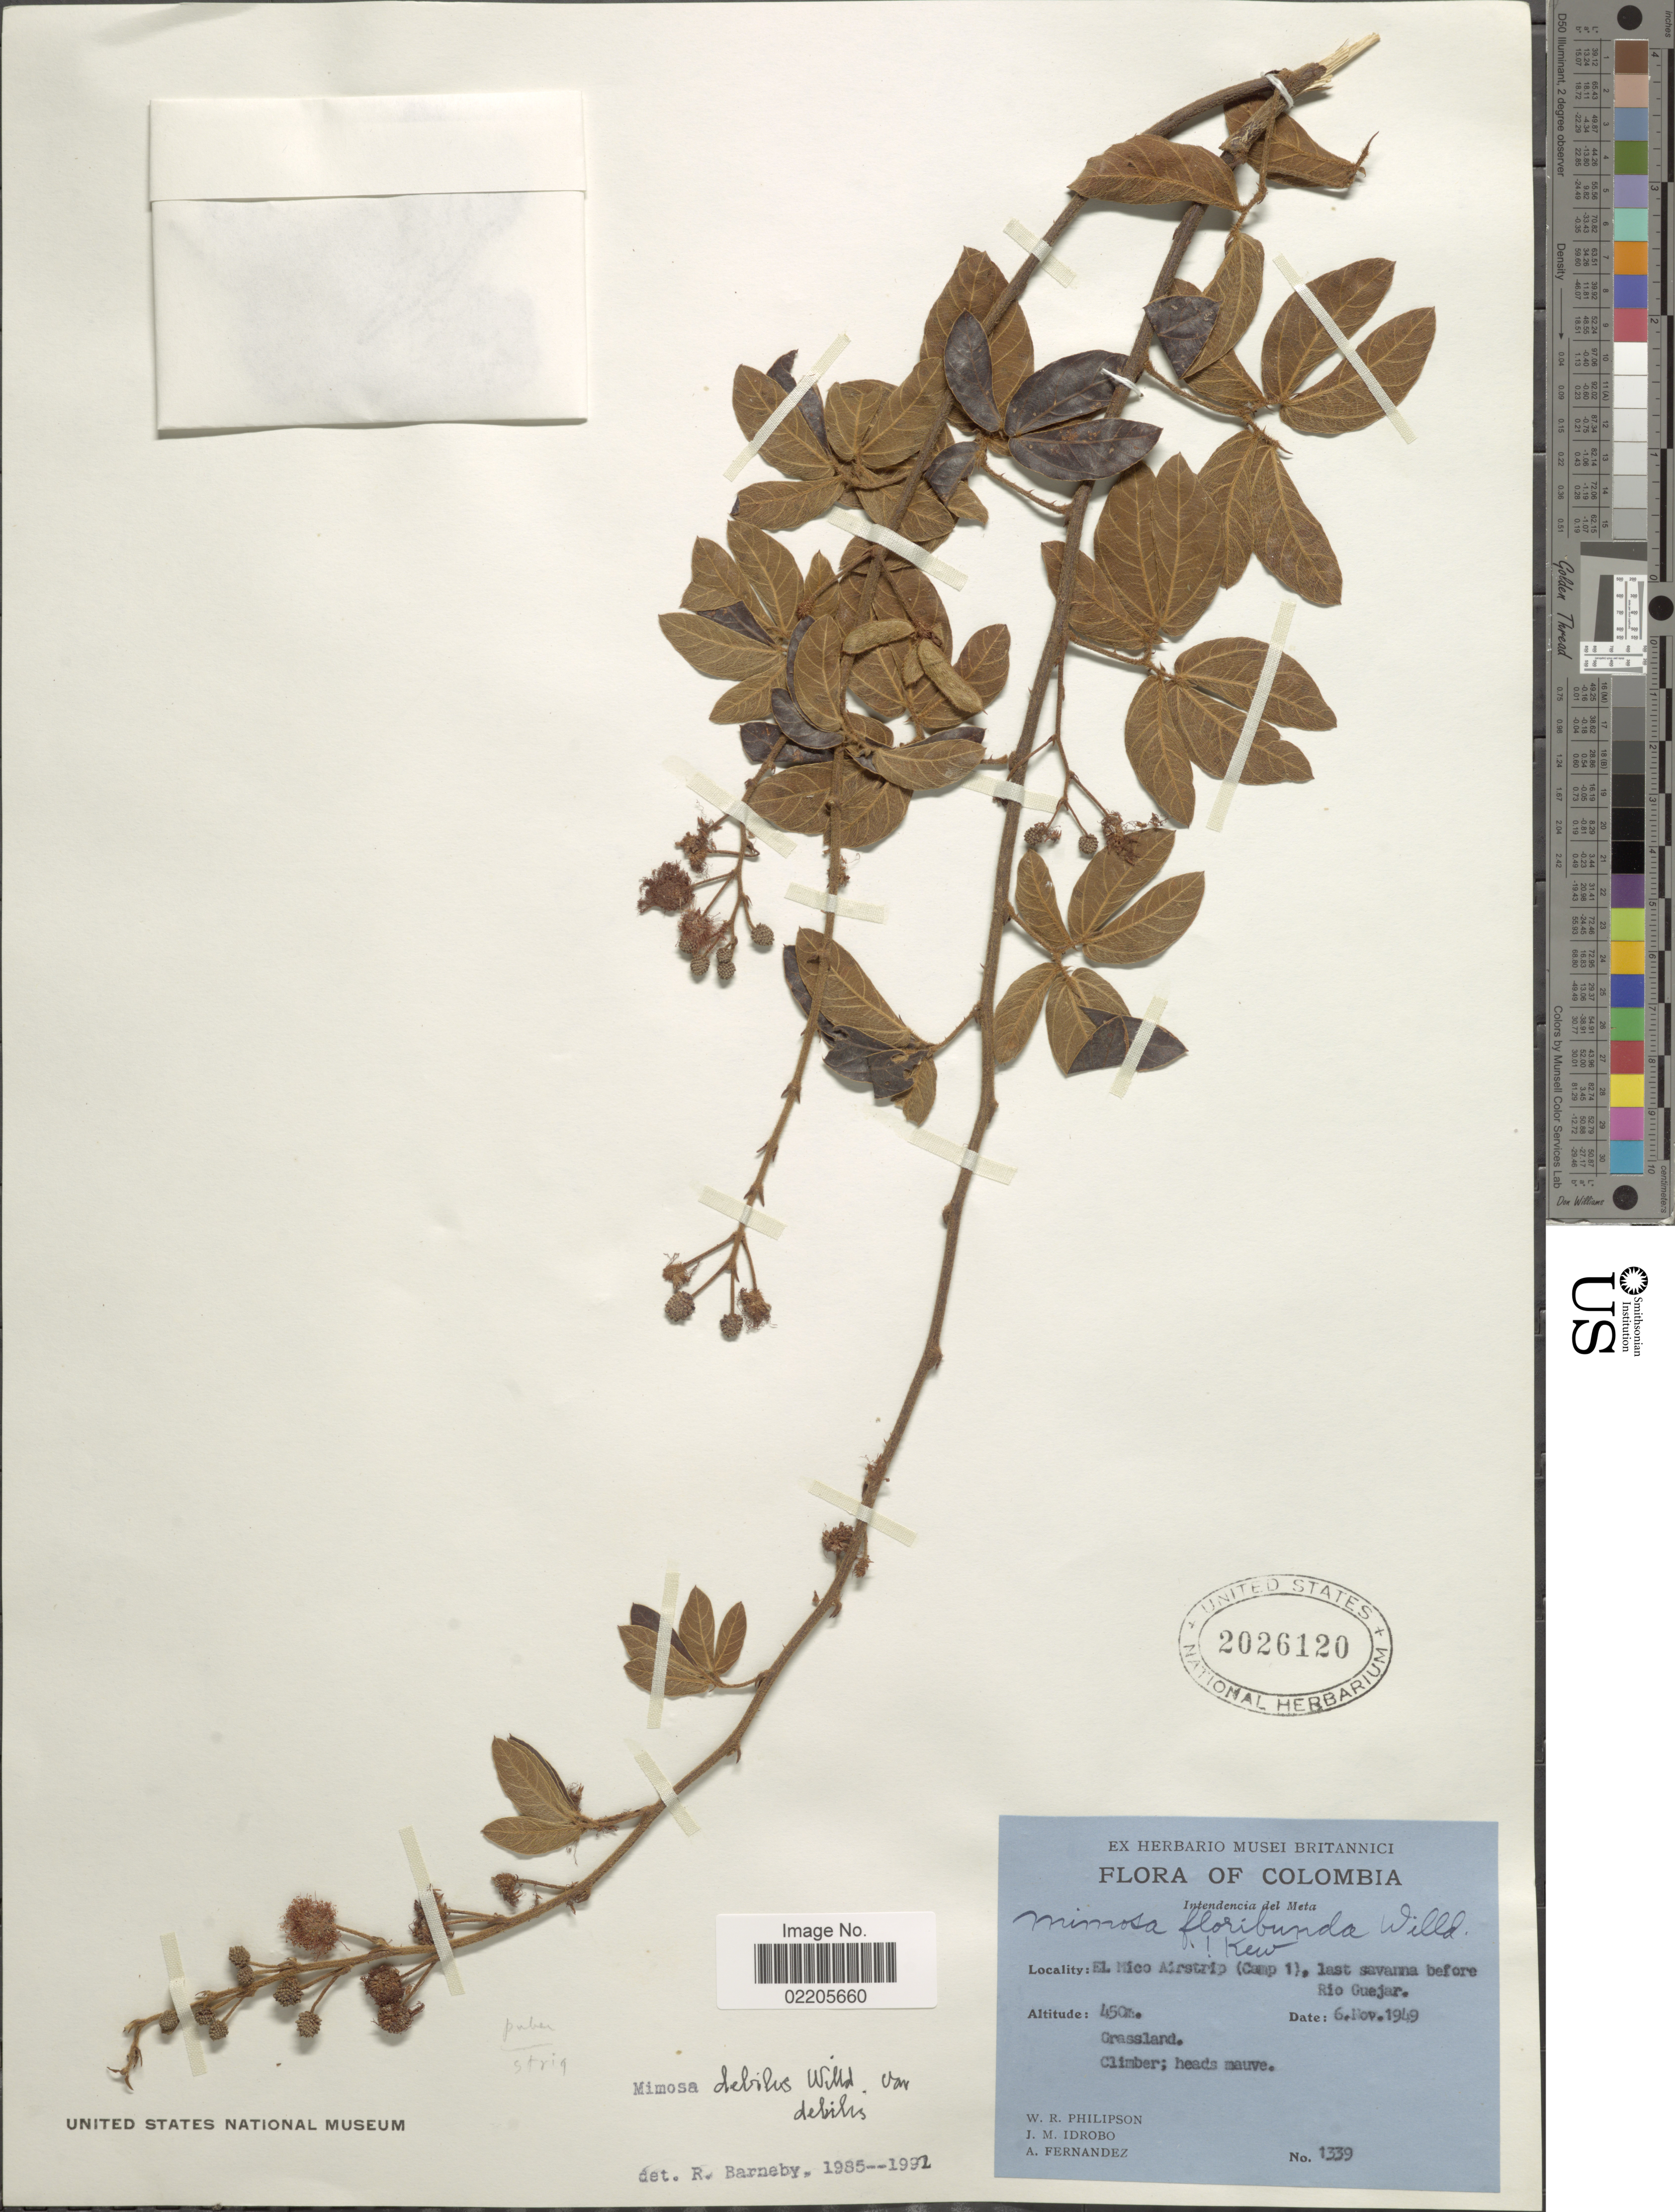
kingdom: Plantae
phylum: Tracheophyta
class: Magnoliopsida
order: Fabales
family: Fabaceae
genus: Mimosa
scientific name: Mimosa debilis var. debilis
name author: Humb. & Bonpl. ex Willd.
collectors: W. R. Philipson, J. M. Idrobo & A. Fernandez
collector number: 1339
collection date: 1949-11-06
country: Colombia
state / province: Meta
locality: Intendencia del Meta. El Mico Airstrip ( Camp 1), last savanna before Rio Guejar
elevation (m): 450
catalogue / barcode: US 2026120